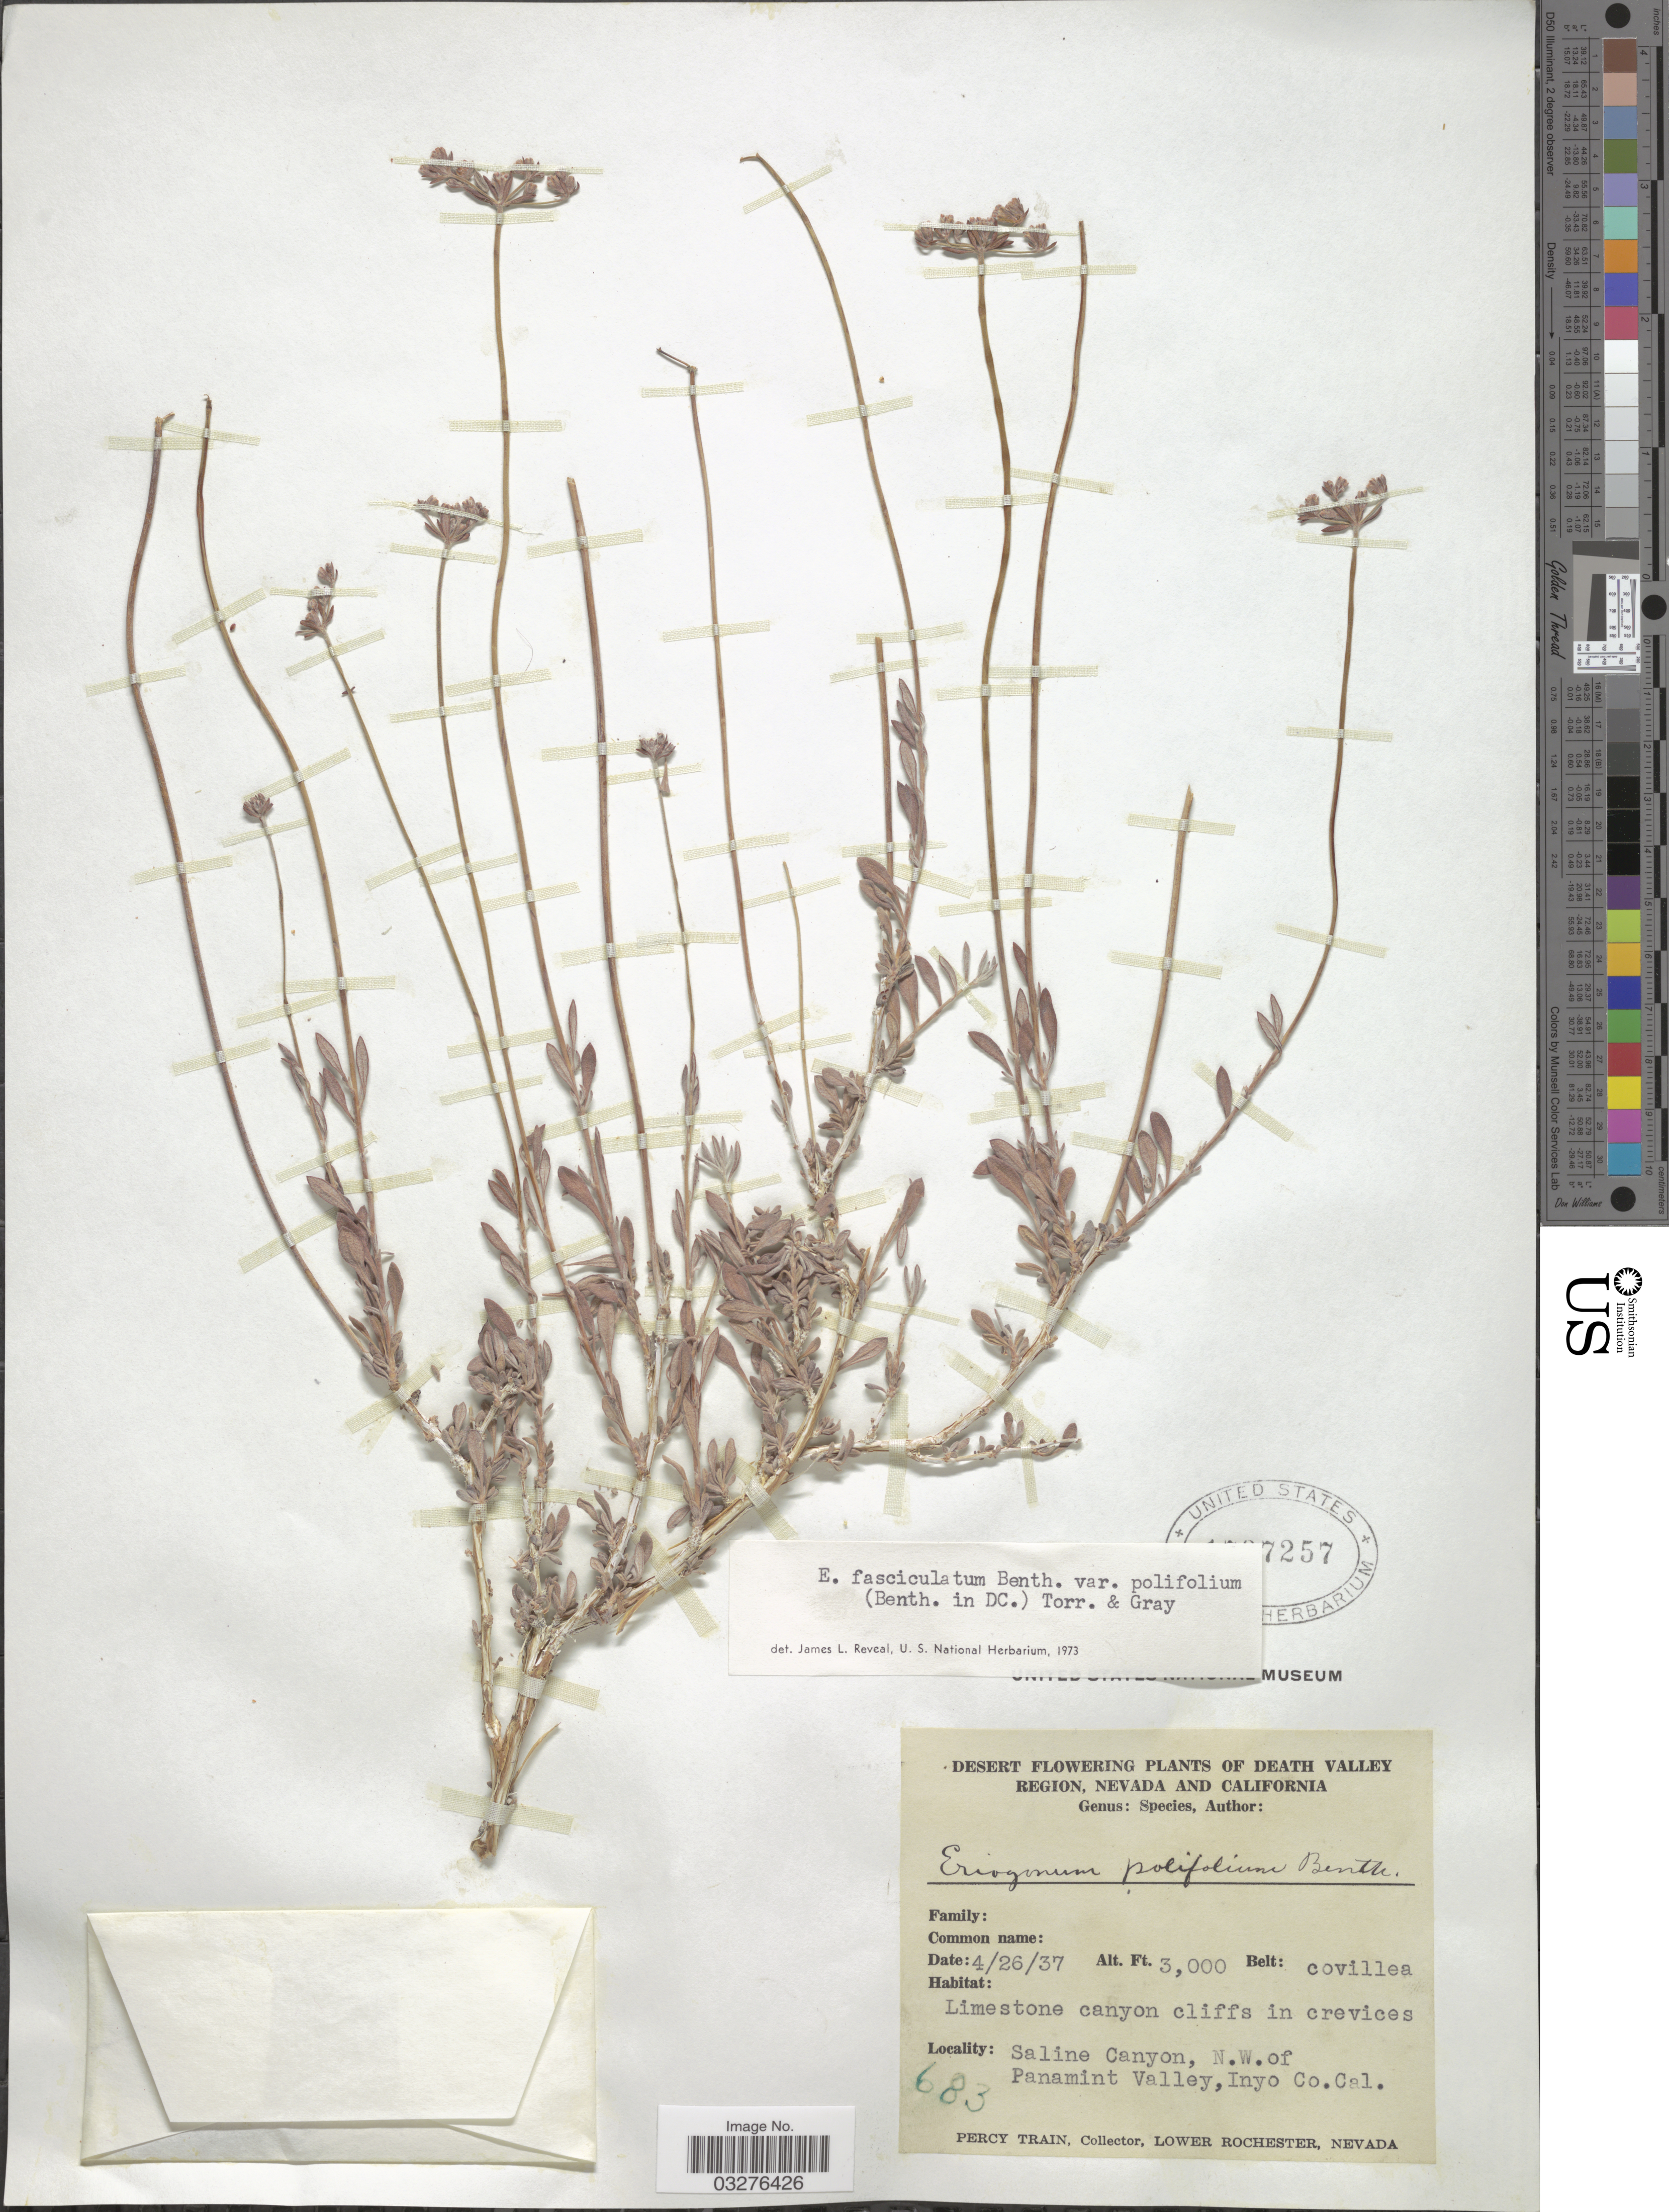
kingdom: Plantae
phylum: Tracheophyta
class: Magnoliopsida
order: Caryophyllales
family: Polygonaceae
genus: Eriogonum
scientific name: Eriogonum fasciculatum var. polifolium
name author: (Benth.) Torr. & A. Gray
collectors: P. Train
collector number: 683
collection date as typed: Transcribed d/m/y: 26/4/37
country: United States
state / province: California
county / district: Inyo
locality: Death Valley Region, Saline Canyon, N.W. of Panamint Valley, Inyo Co.